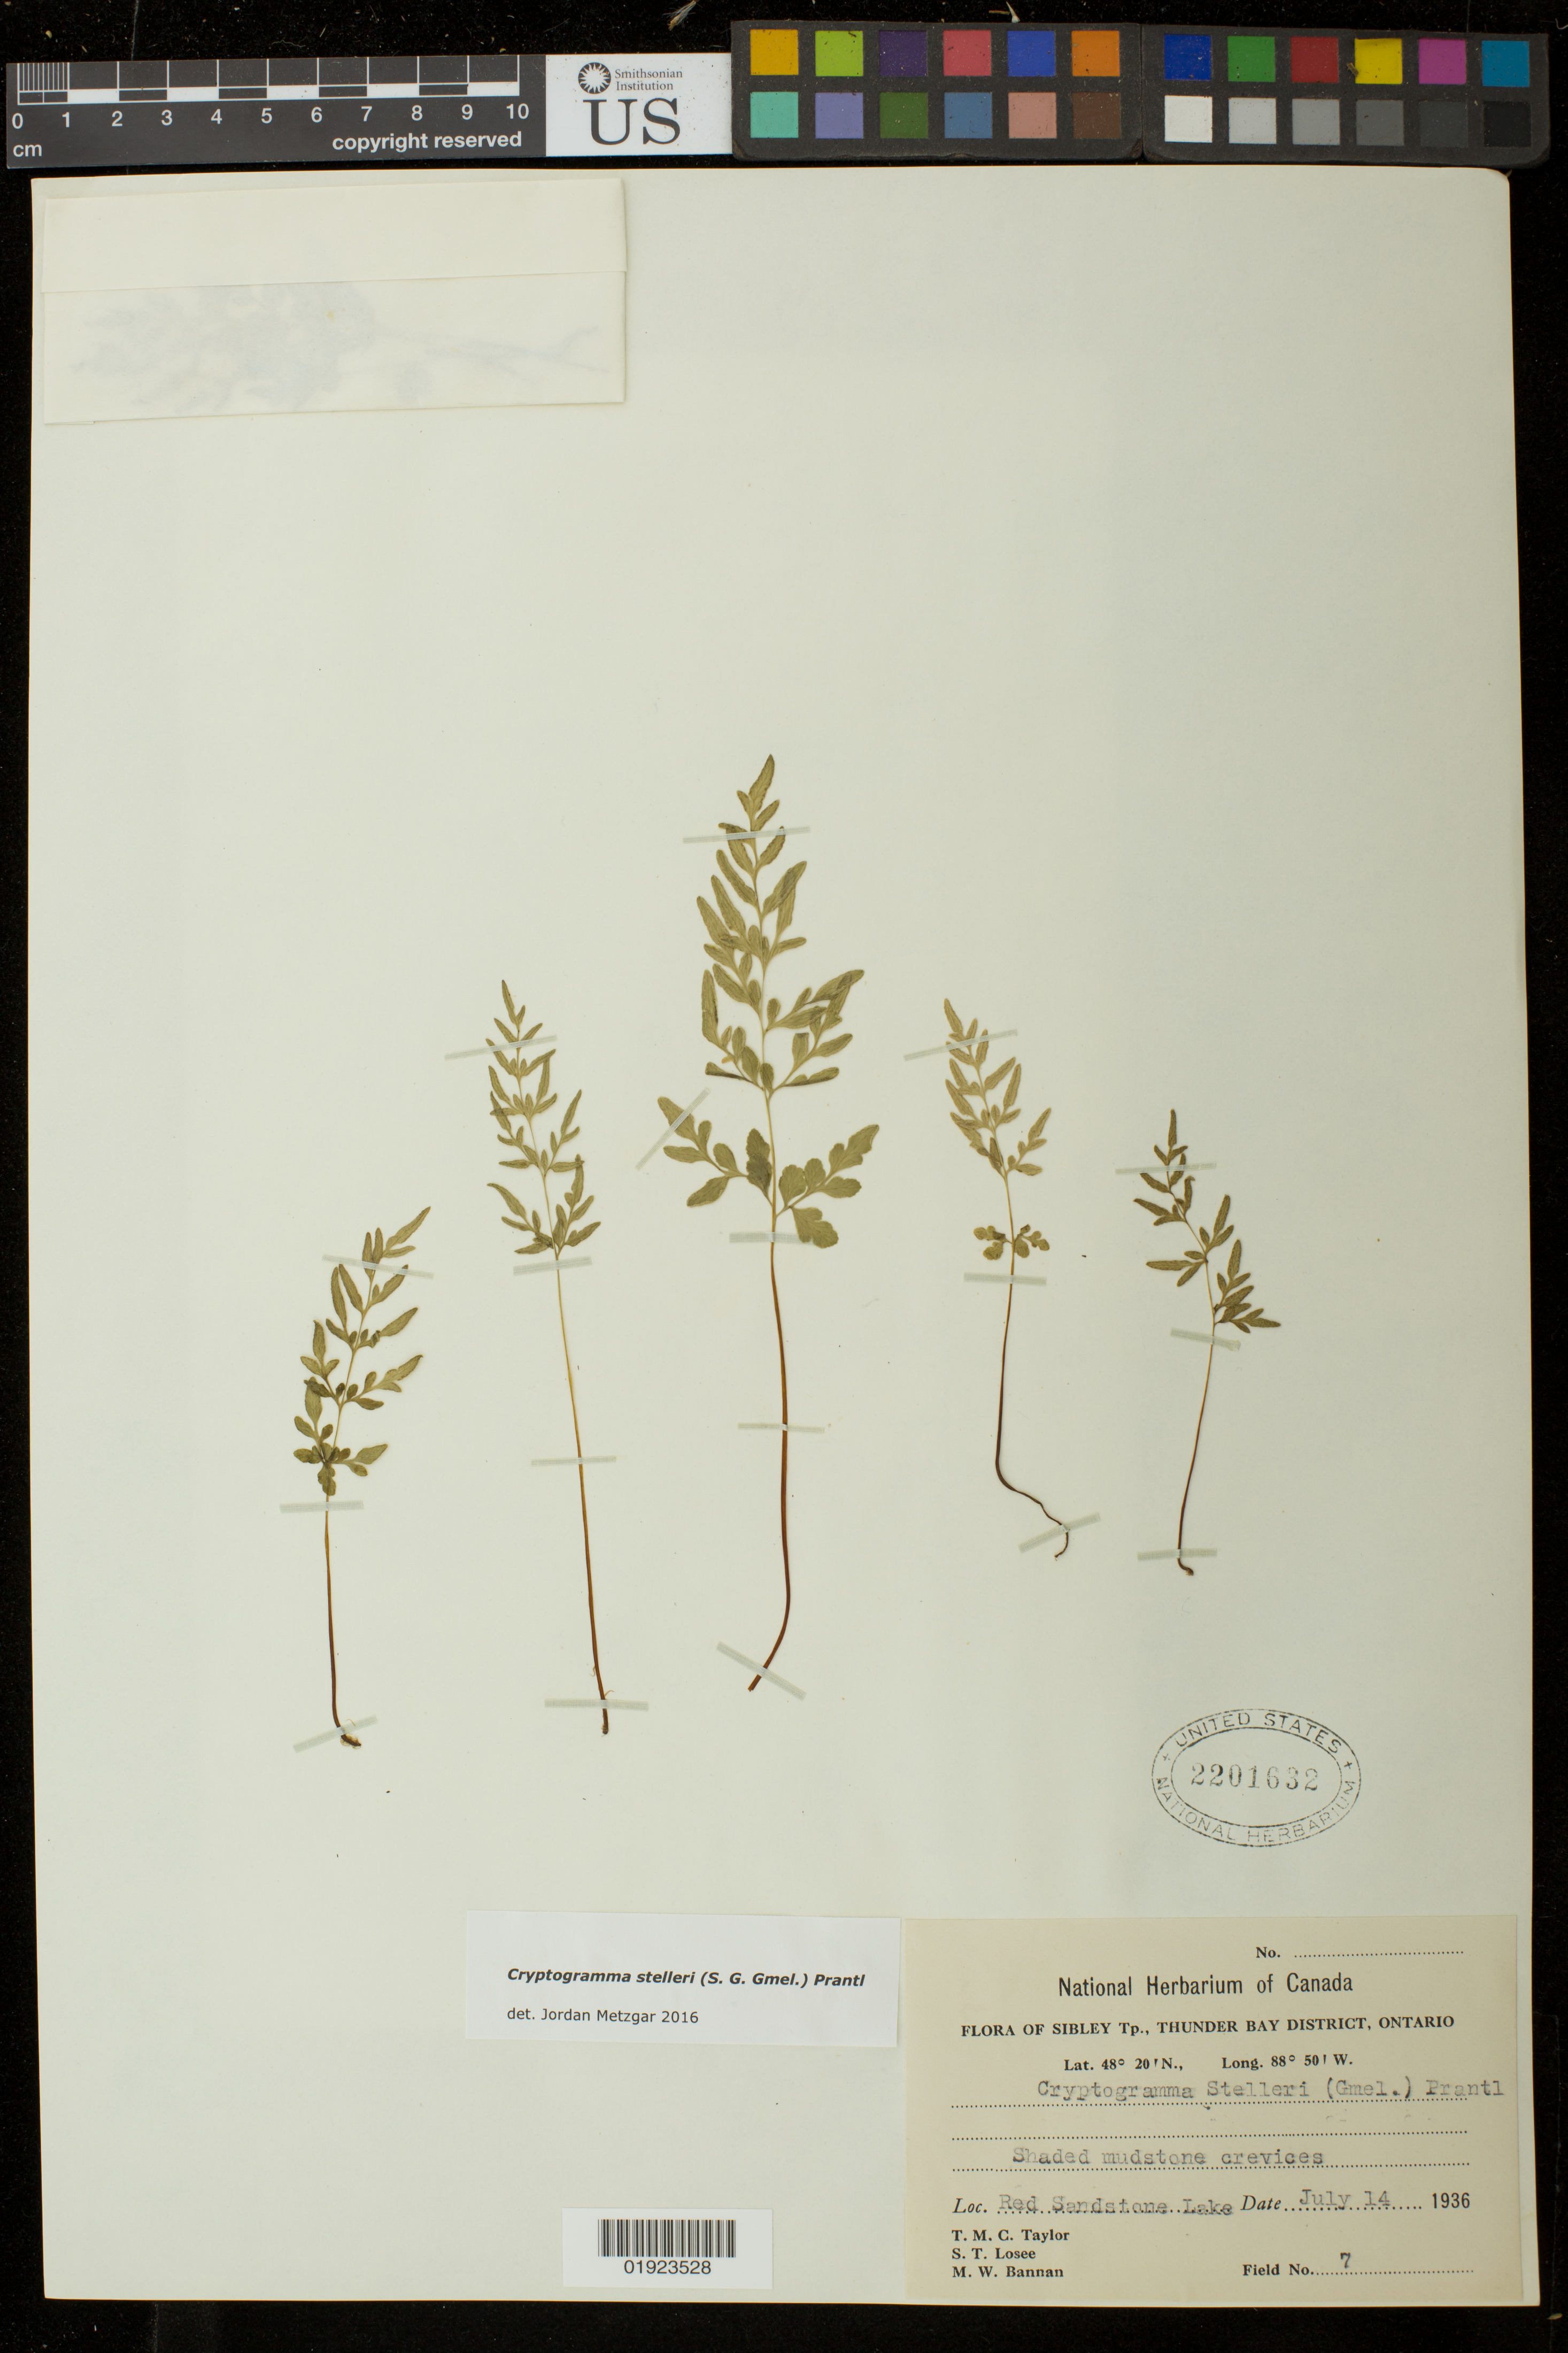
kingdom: Plantae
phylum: Tracheophyta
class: Polypodiopsida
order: Polypodiales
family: Pteridaceae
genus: Cryptogramma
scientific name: Cryptogramma stelleri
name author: (S.G. Gmel.) Prantl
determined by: Metzgar, Jordan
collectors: T. M. C. Taylor, S. Losee & M. Bannan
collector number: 7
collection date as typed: July 14, 1936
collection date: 1936-07-14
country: Canada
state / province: Ontario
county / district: Thunder Bay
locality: Sibley Tp., Thunder Bay District, Red Sandstone lake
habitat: shaded mudstone crevices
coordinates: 48 20 0 N, 88 50 0 W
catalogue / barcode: US 2201632